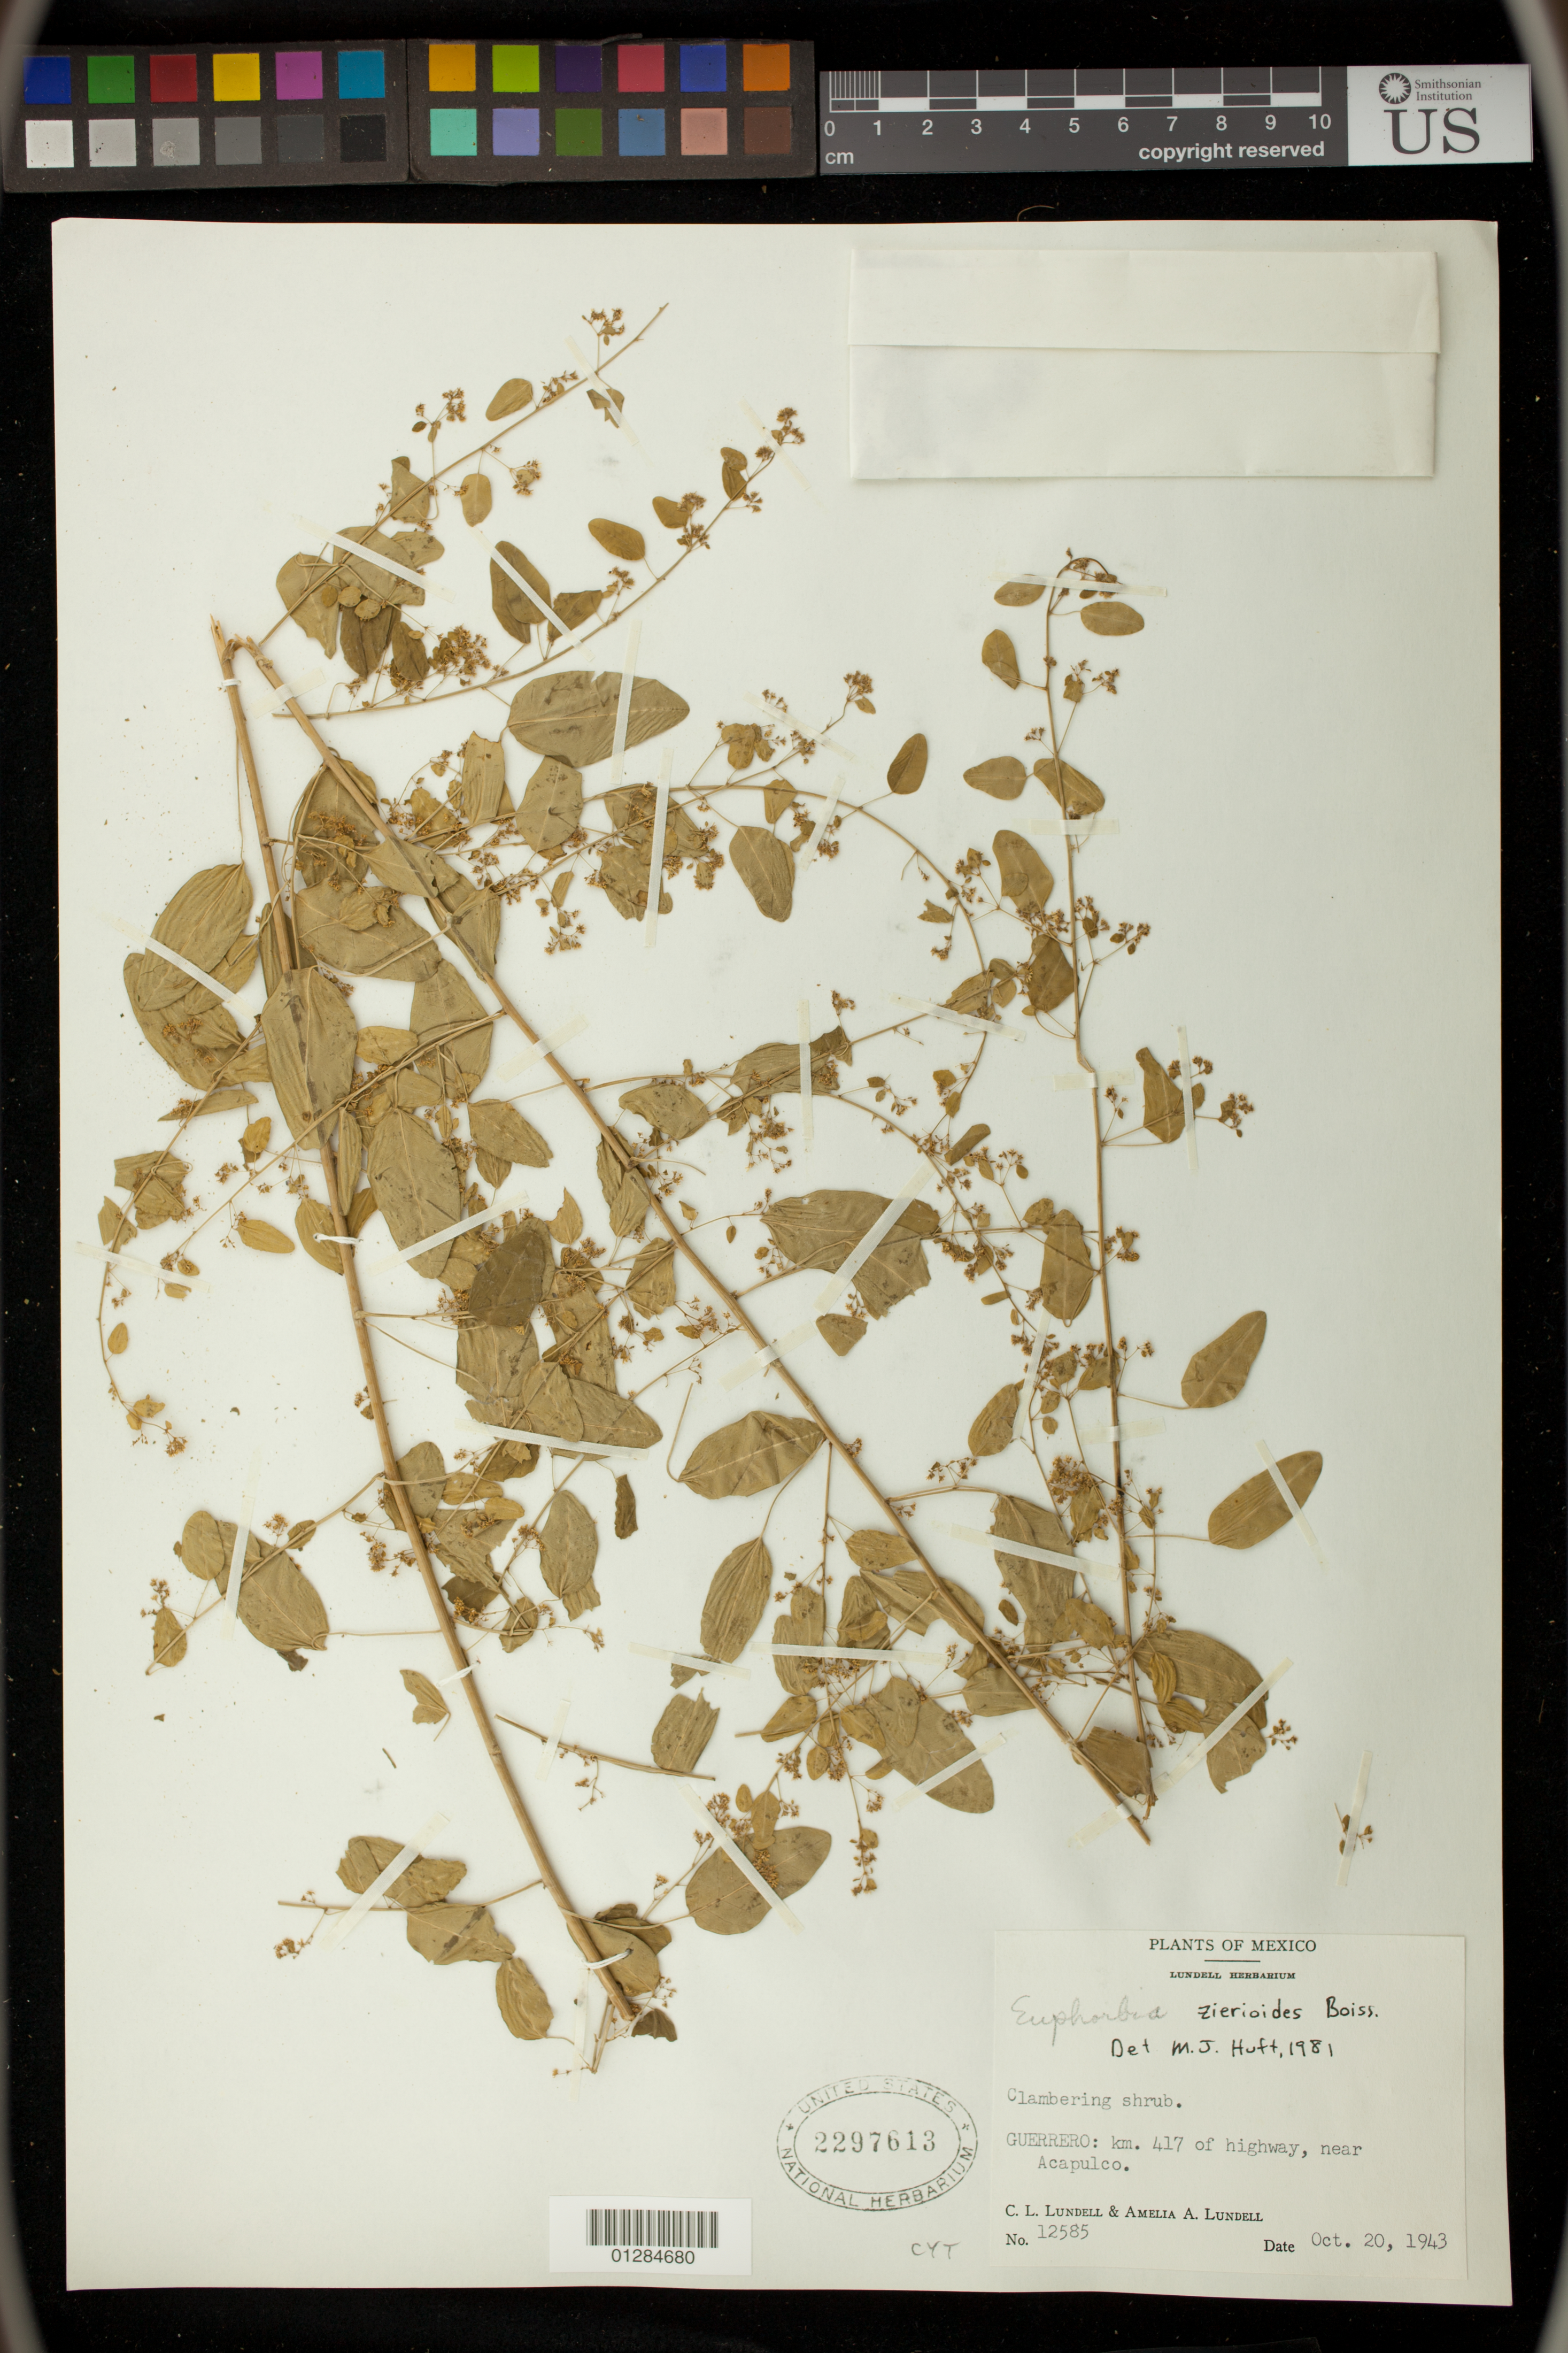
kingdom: Plantae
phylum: Tracheophyta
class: Magnoliopsida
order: Malpighiales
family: Euphorbiaceae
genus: Euphorbia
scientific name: Euphorbia zierioides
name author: Boiss.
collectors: C. L. Lundell & A. A. Lundell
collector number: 12585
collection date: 1943-10-20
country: Mexico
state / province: Guerrero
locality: km. 417 of highway, near Acapulco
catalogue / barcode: US 2297613